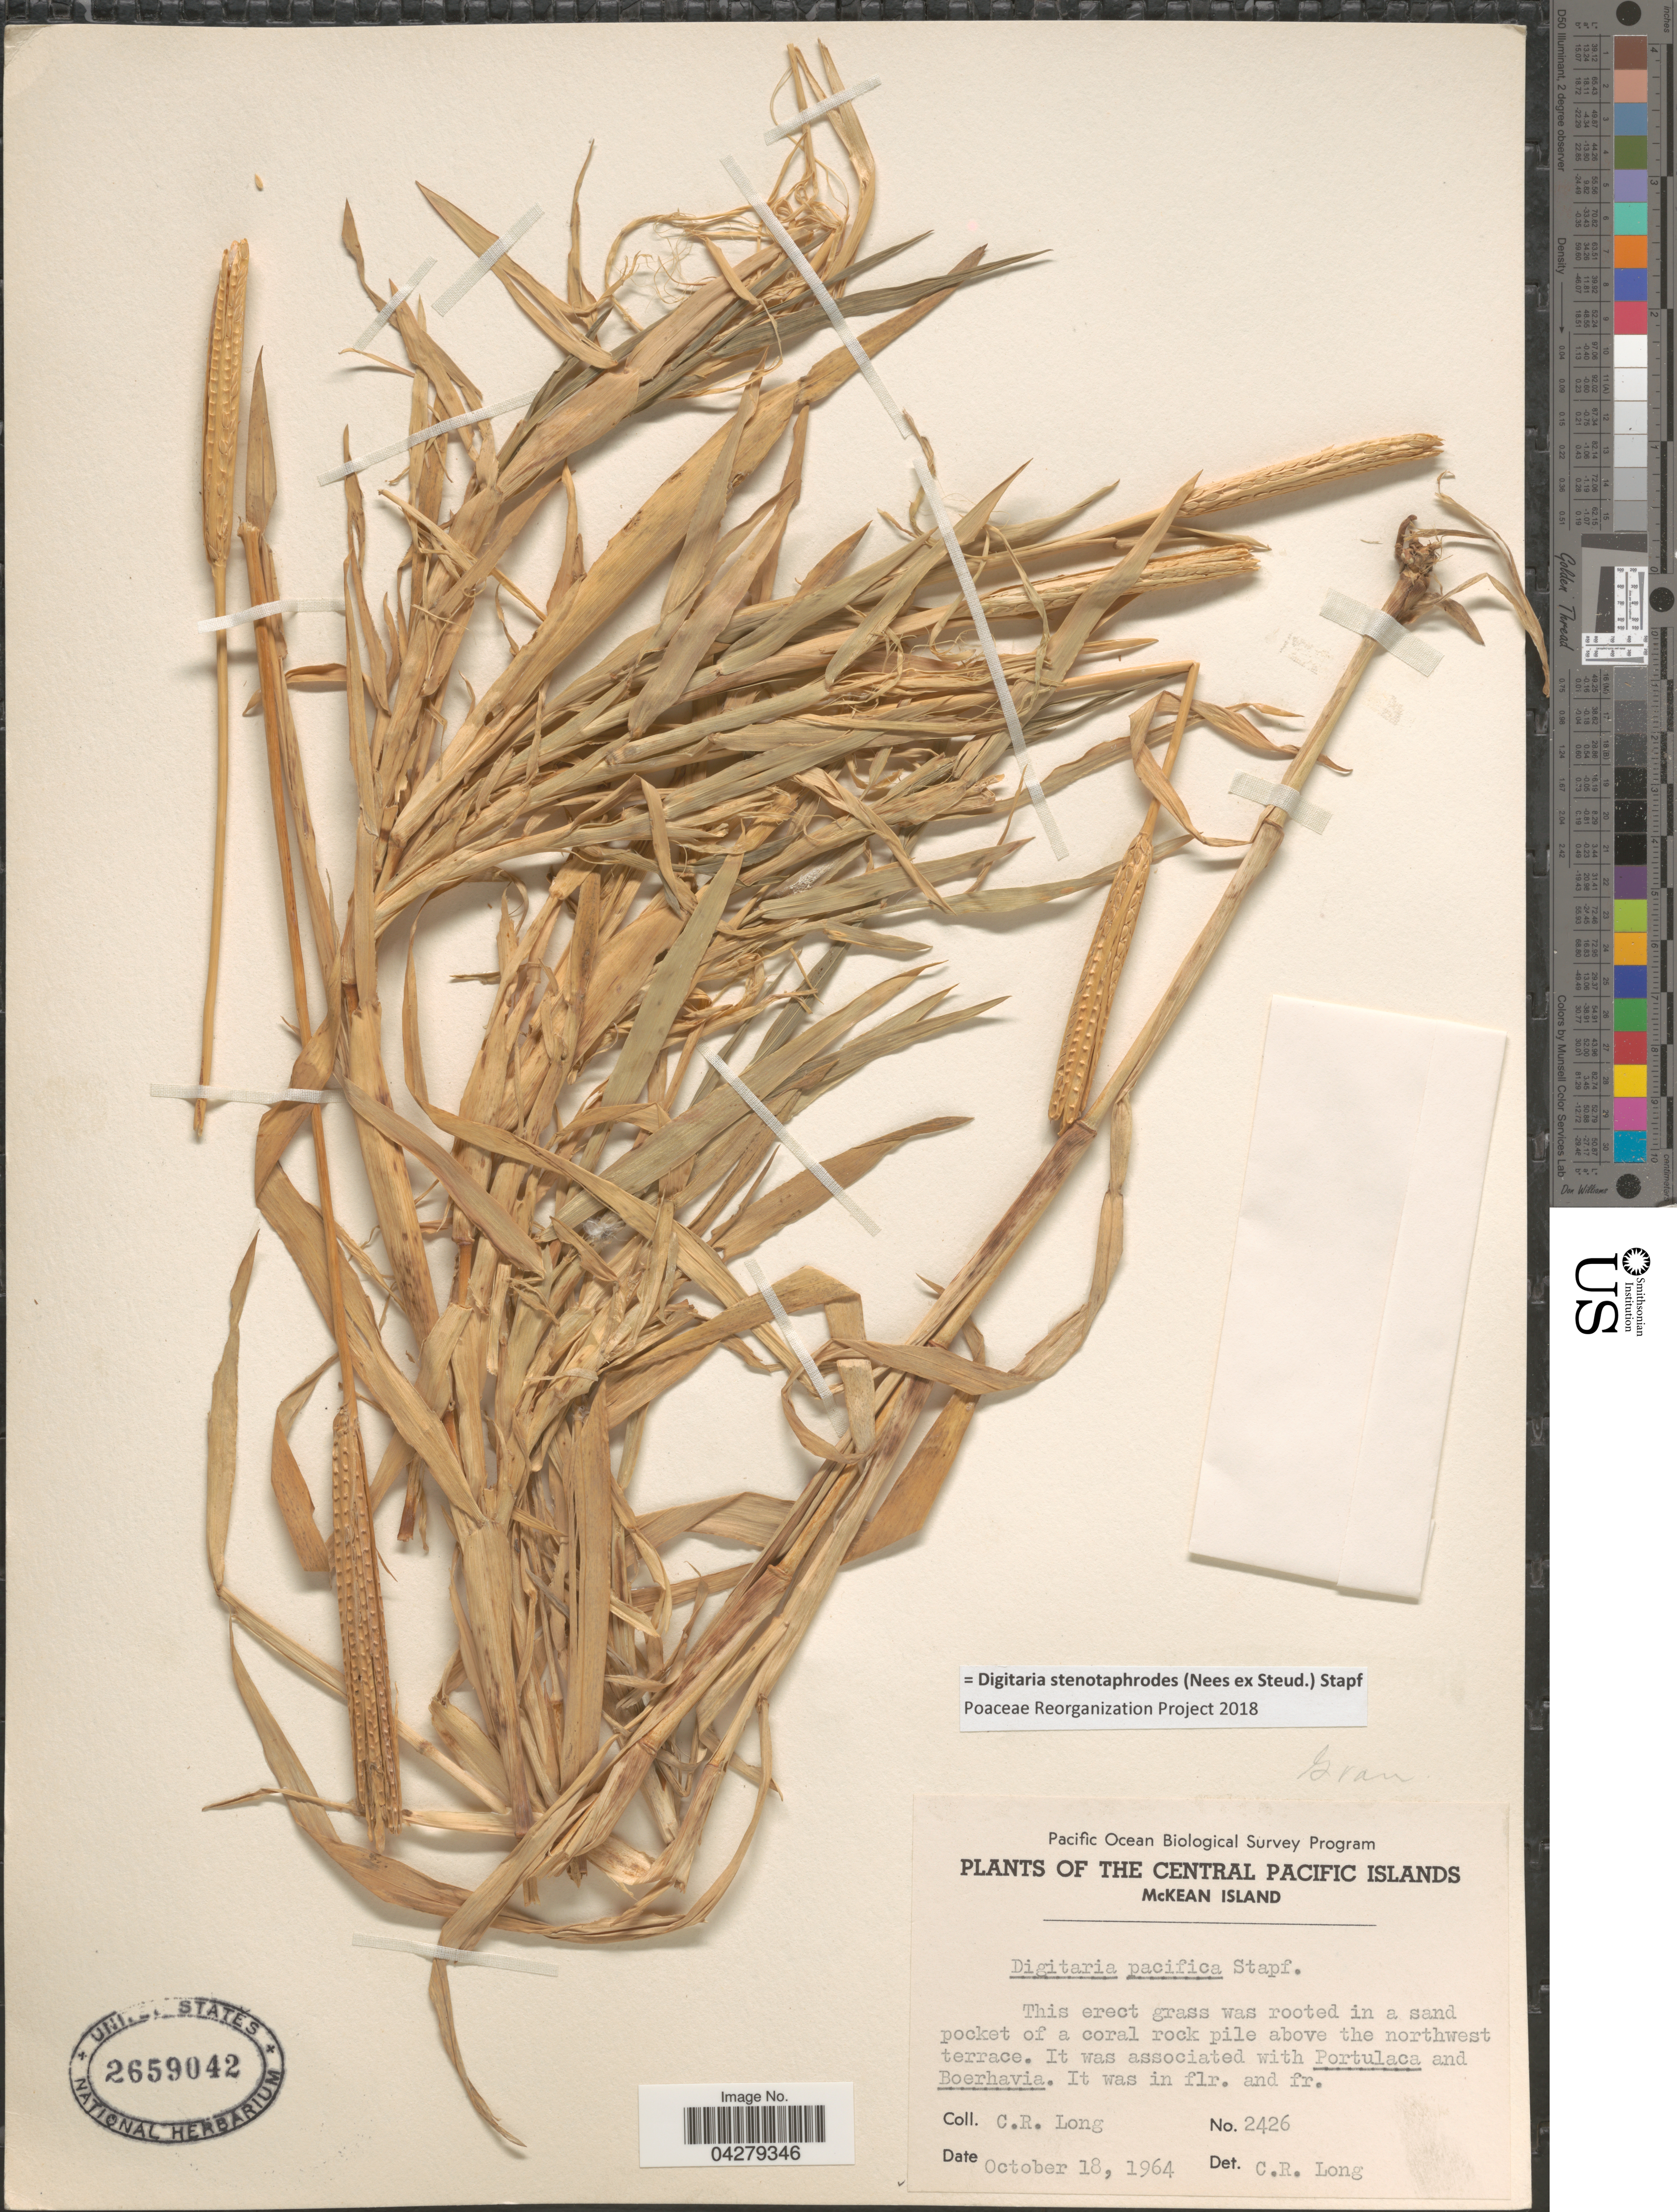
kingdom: Plantae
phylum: Tracheophyta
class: Liliopsida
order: Poales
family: Poaceae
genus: Digitaria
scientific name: Digitaria stenotaphrodes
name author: (Steud.) Stapf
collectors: C. R. Long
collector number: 2426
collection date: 1964-10-18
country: Kiribati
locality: Pacific Ocean Biological Survey Program. The Central Pacific Islands. McKean Island. In a sand pocket of a coral rock pile above the northwest terrace.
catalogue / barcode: US 2659042